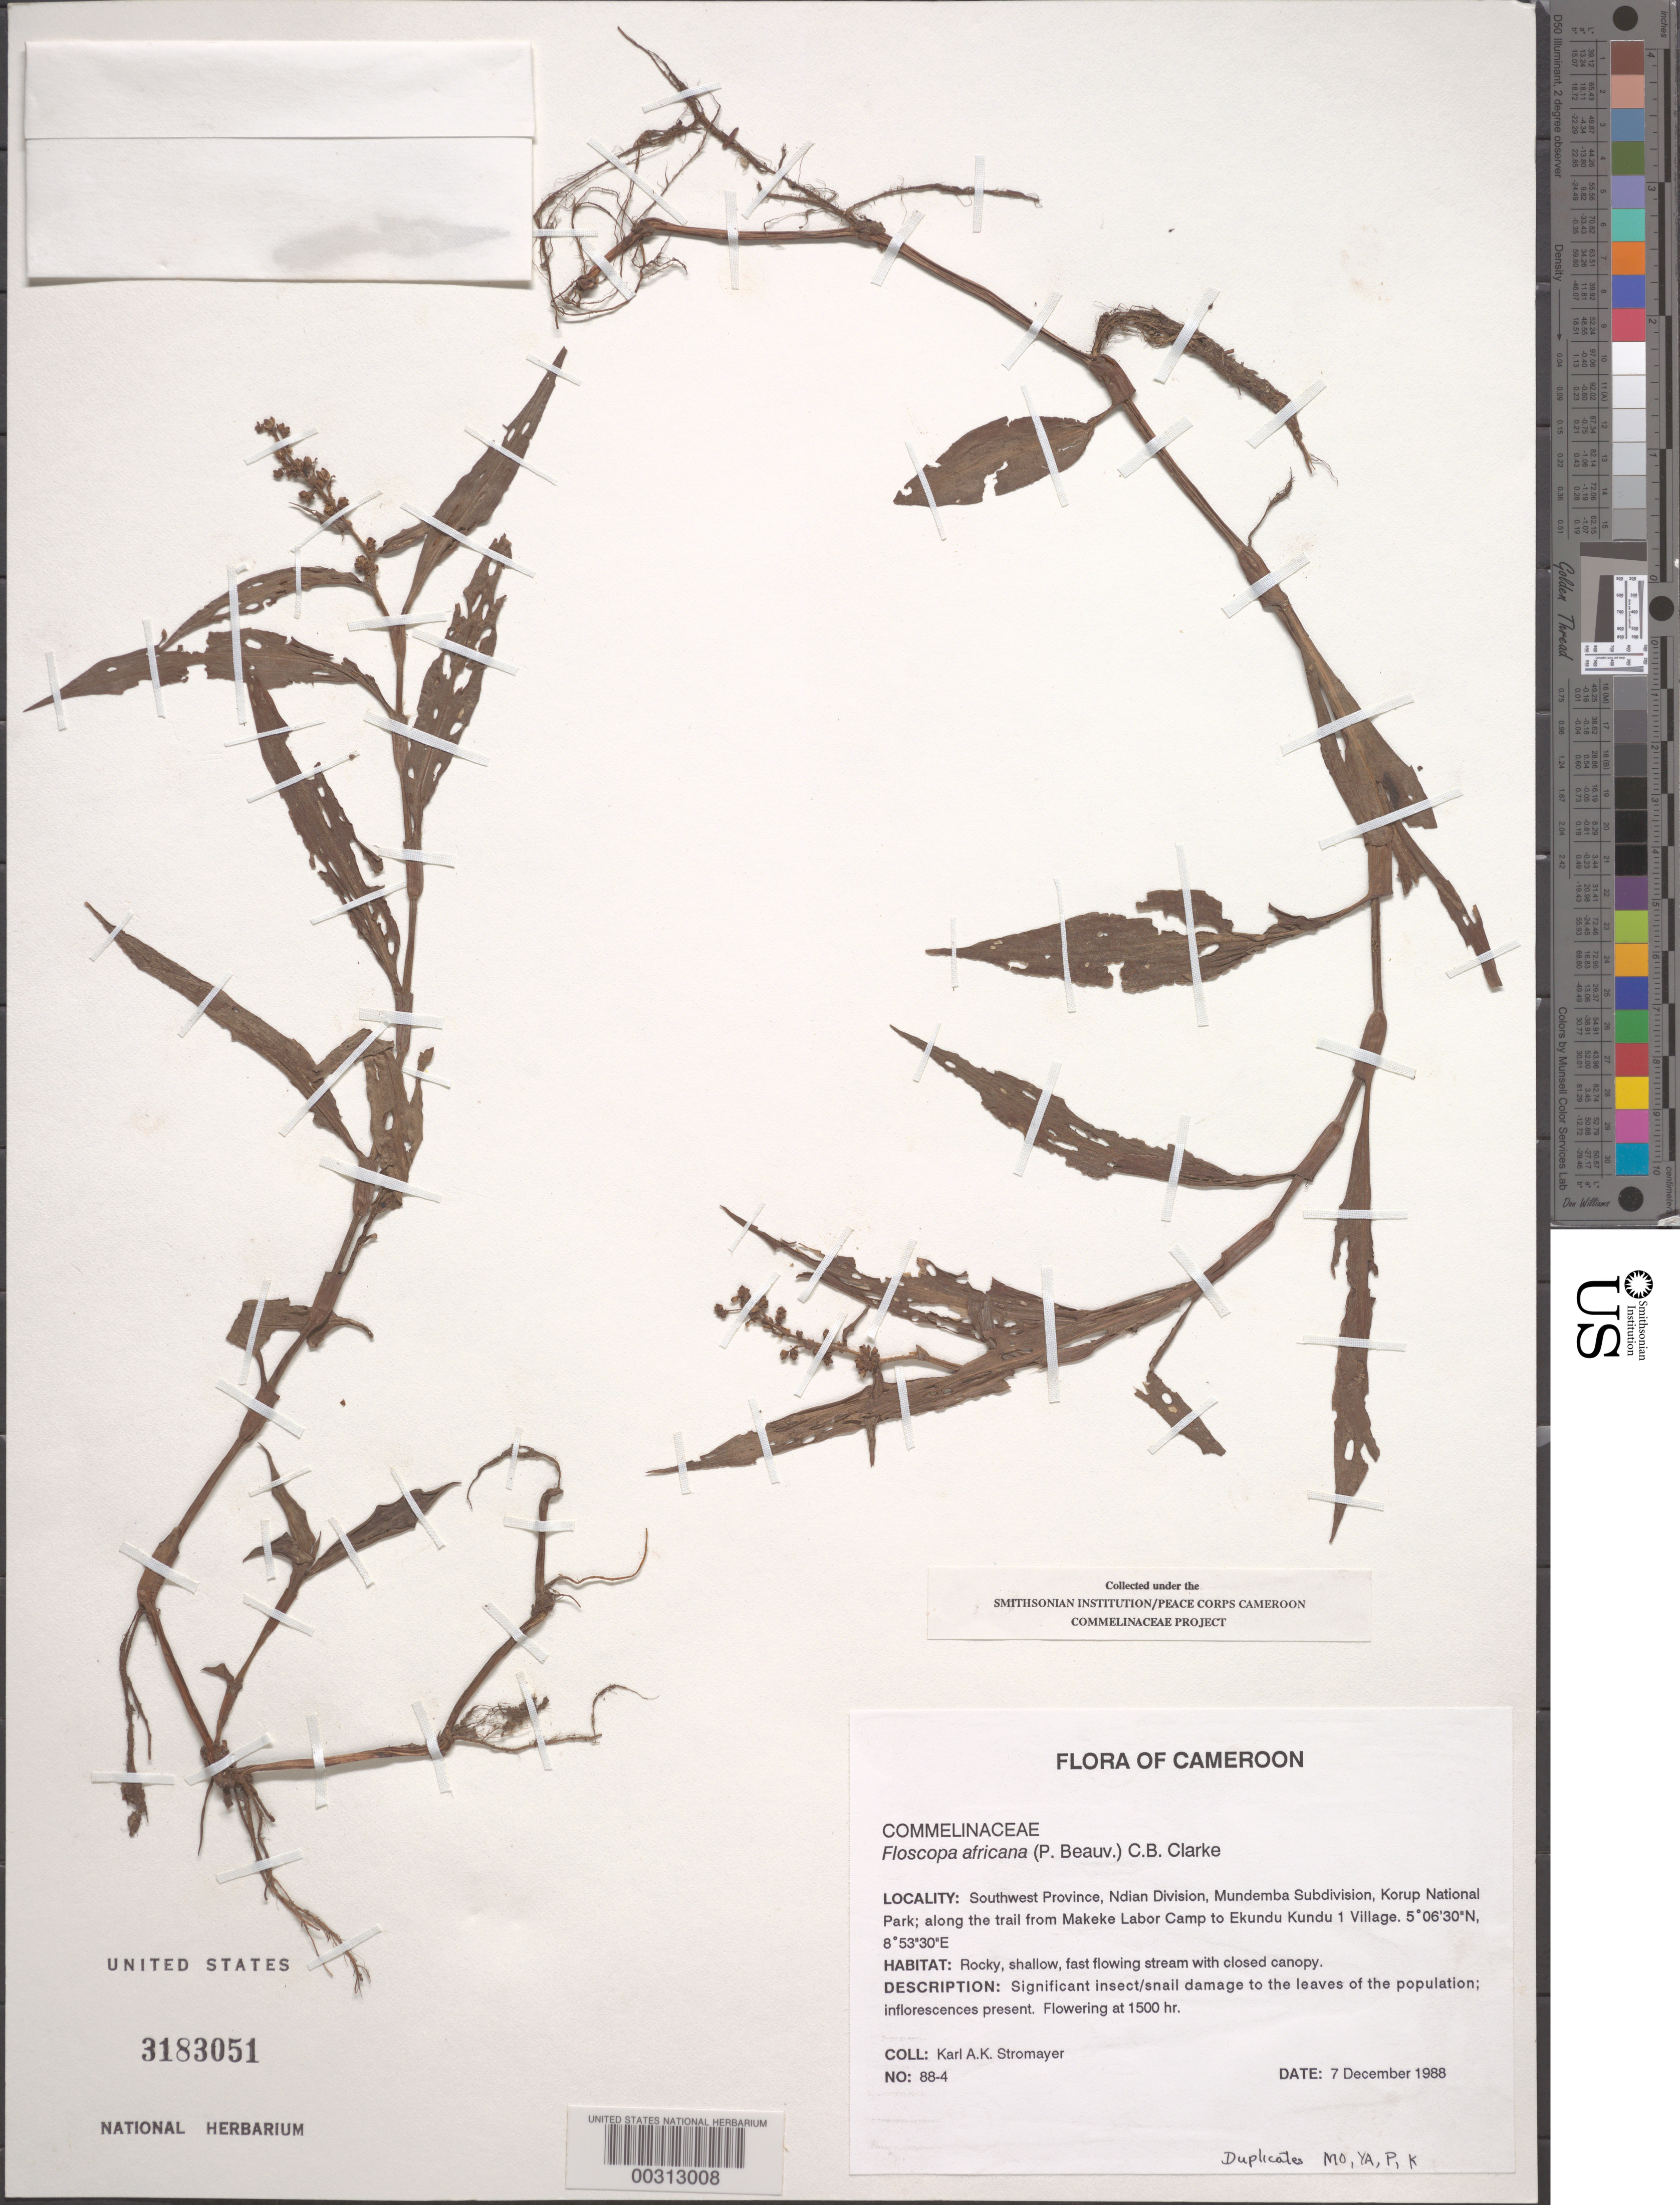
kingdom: Plantae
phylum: Tracheophyta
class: Liliopsida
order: Commelinales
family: Commelinaceae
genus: Floscopa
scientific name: Floscopa africana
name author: (P. Beauv.) C.B. Clarke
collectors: K. A. Stromayer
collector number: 88-4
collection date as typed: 07 Dec 1988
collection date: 1988-12-07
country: Cameroon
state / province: Sud-Ouest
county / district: Ndian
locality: Mundemba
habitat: Rocky, shallow, fast flowing stream with closed canopy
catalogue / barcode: US 3183051